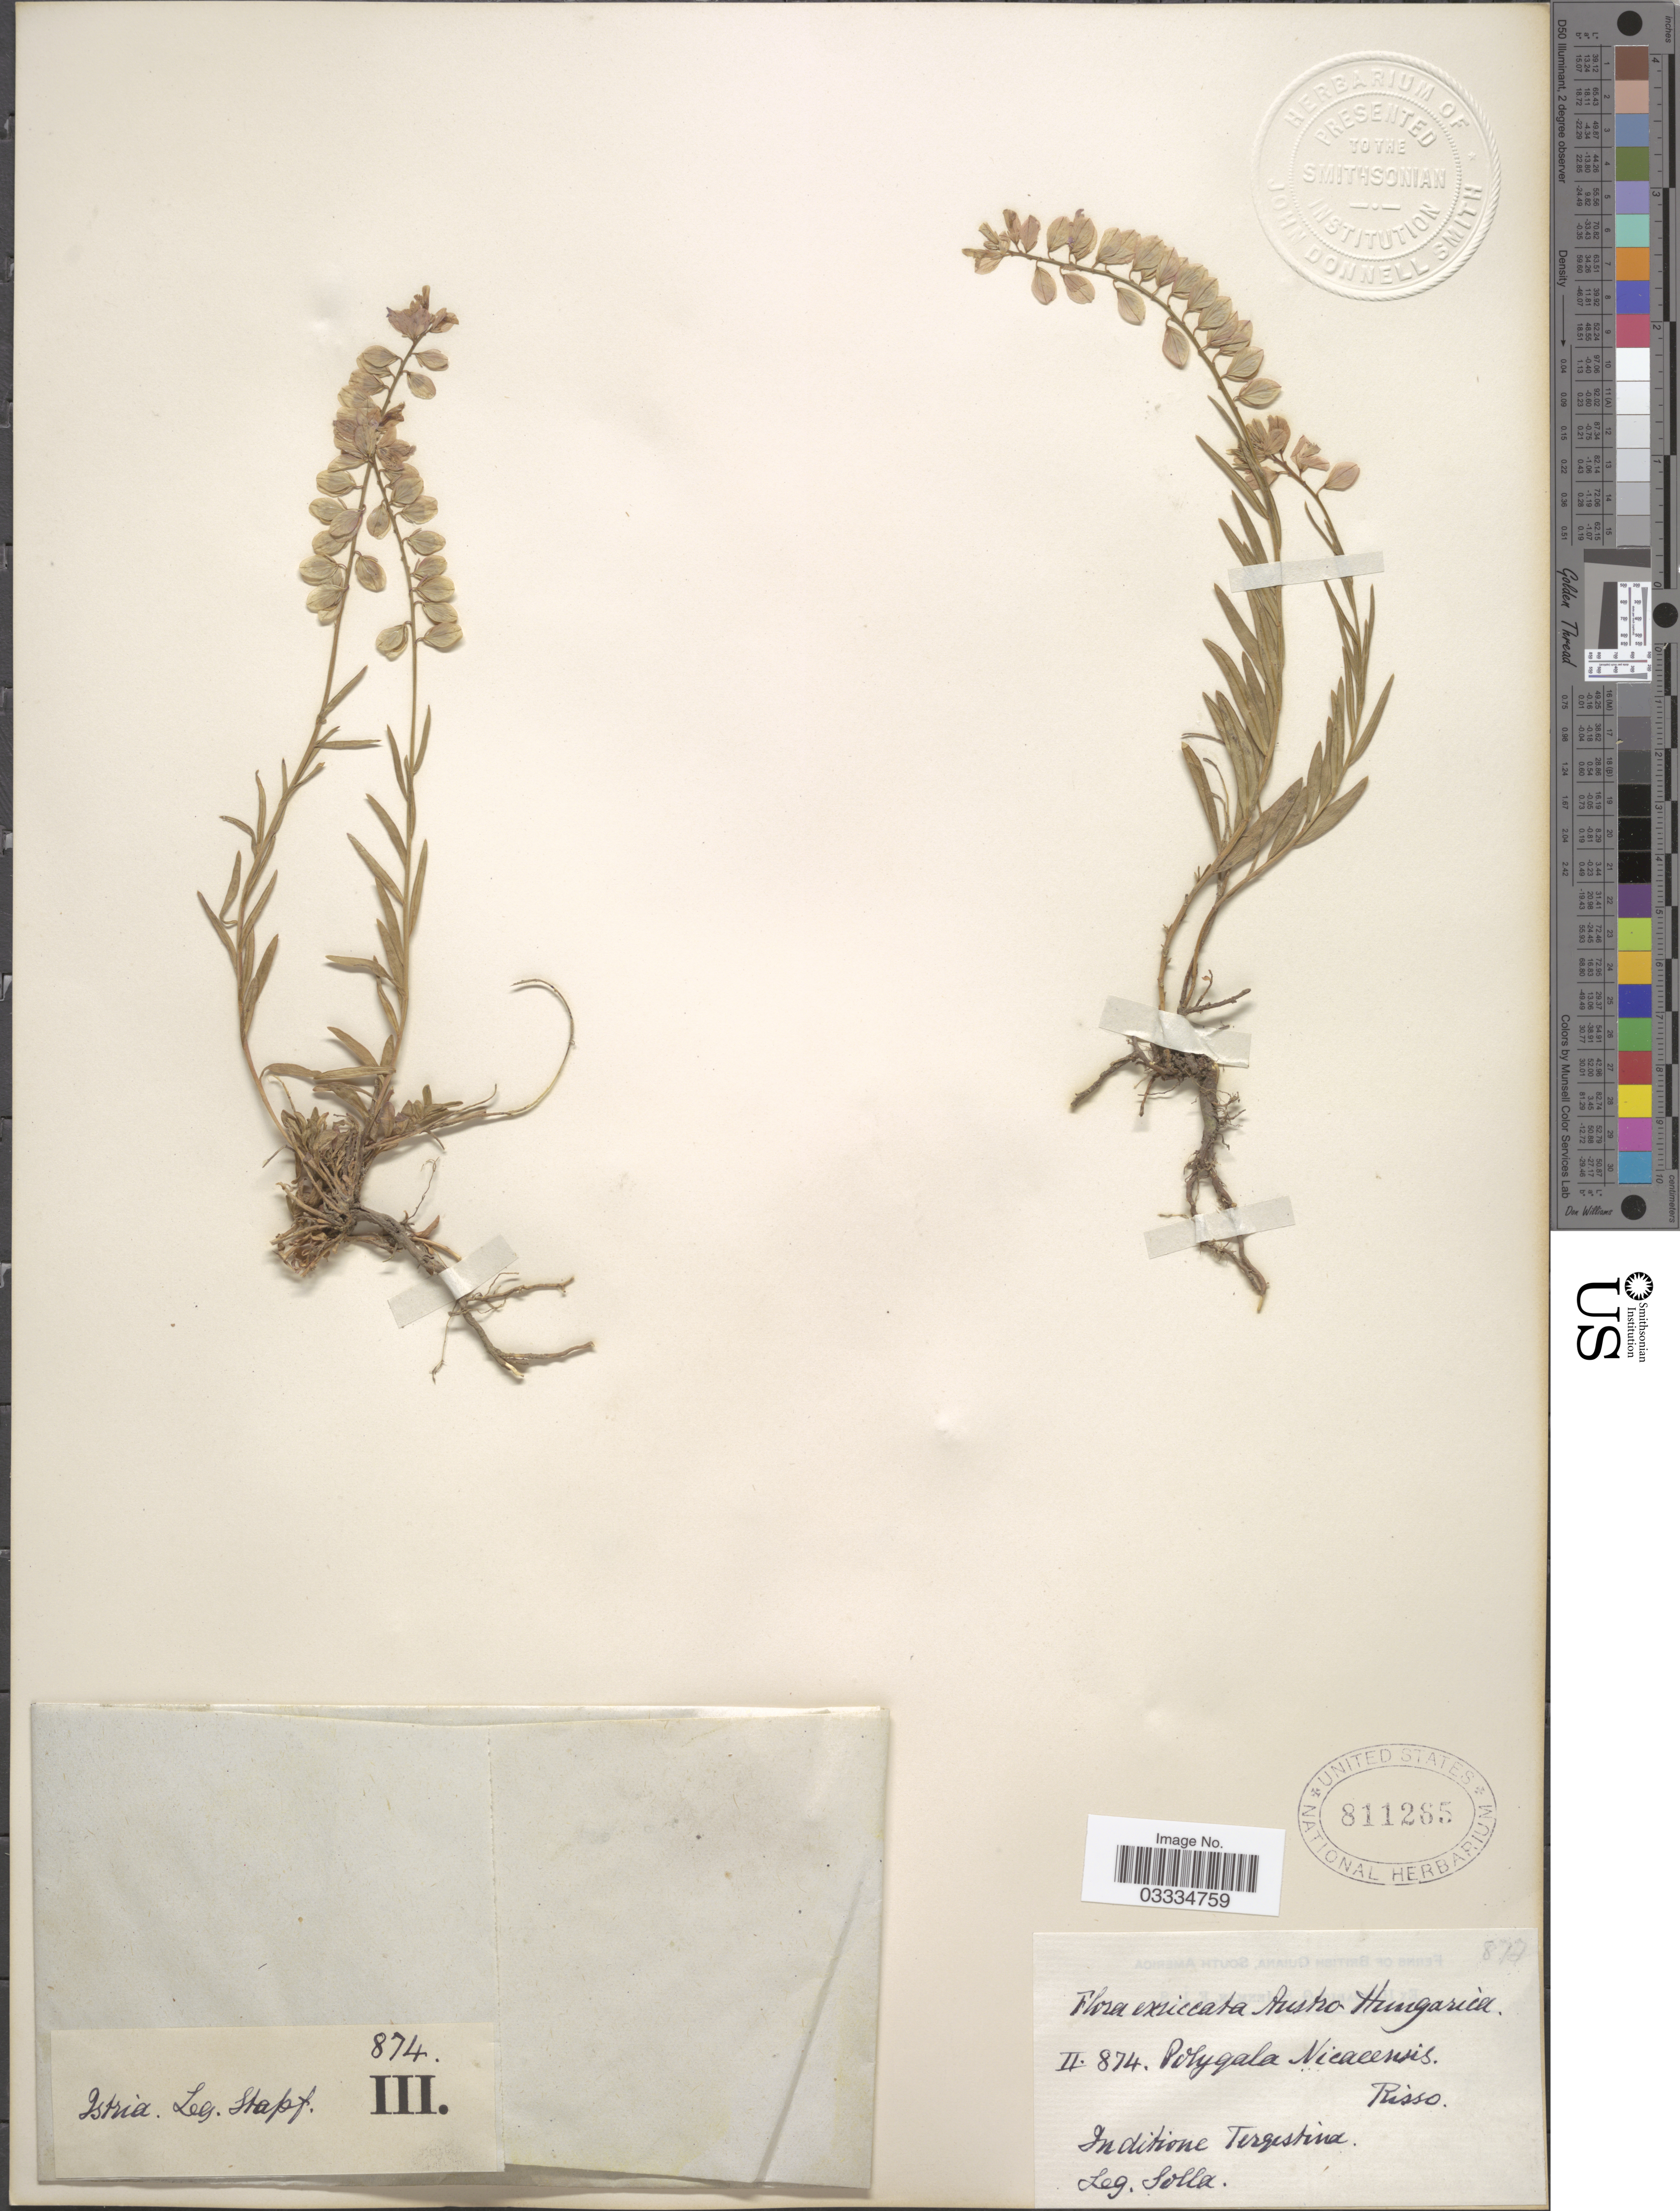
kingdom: Plantae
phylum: Tracheophyta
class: Magnoliopsida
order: Fabales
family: Polygalaceae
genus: Polygala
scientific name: Polygala nicaraguensis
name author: Chodat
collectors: Solla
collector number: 874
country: Italy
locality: Austro Hungarica. In ditione Tergestina.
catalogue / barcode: US 811265